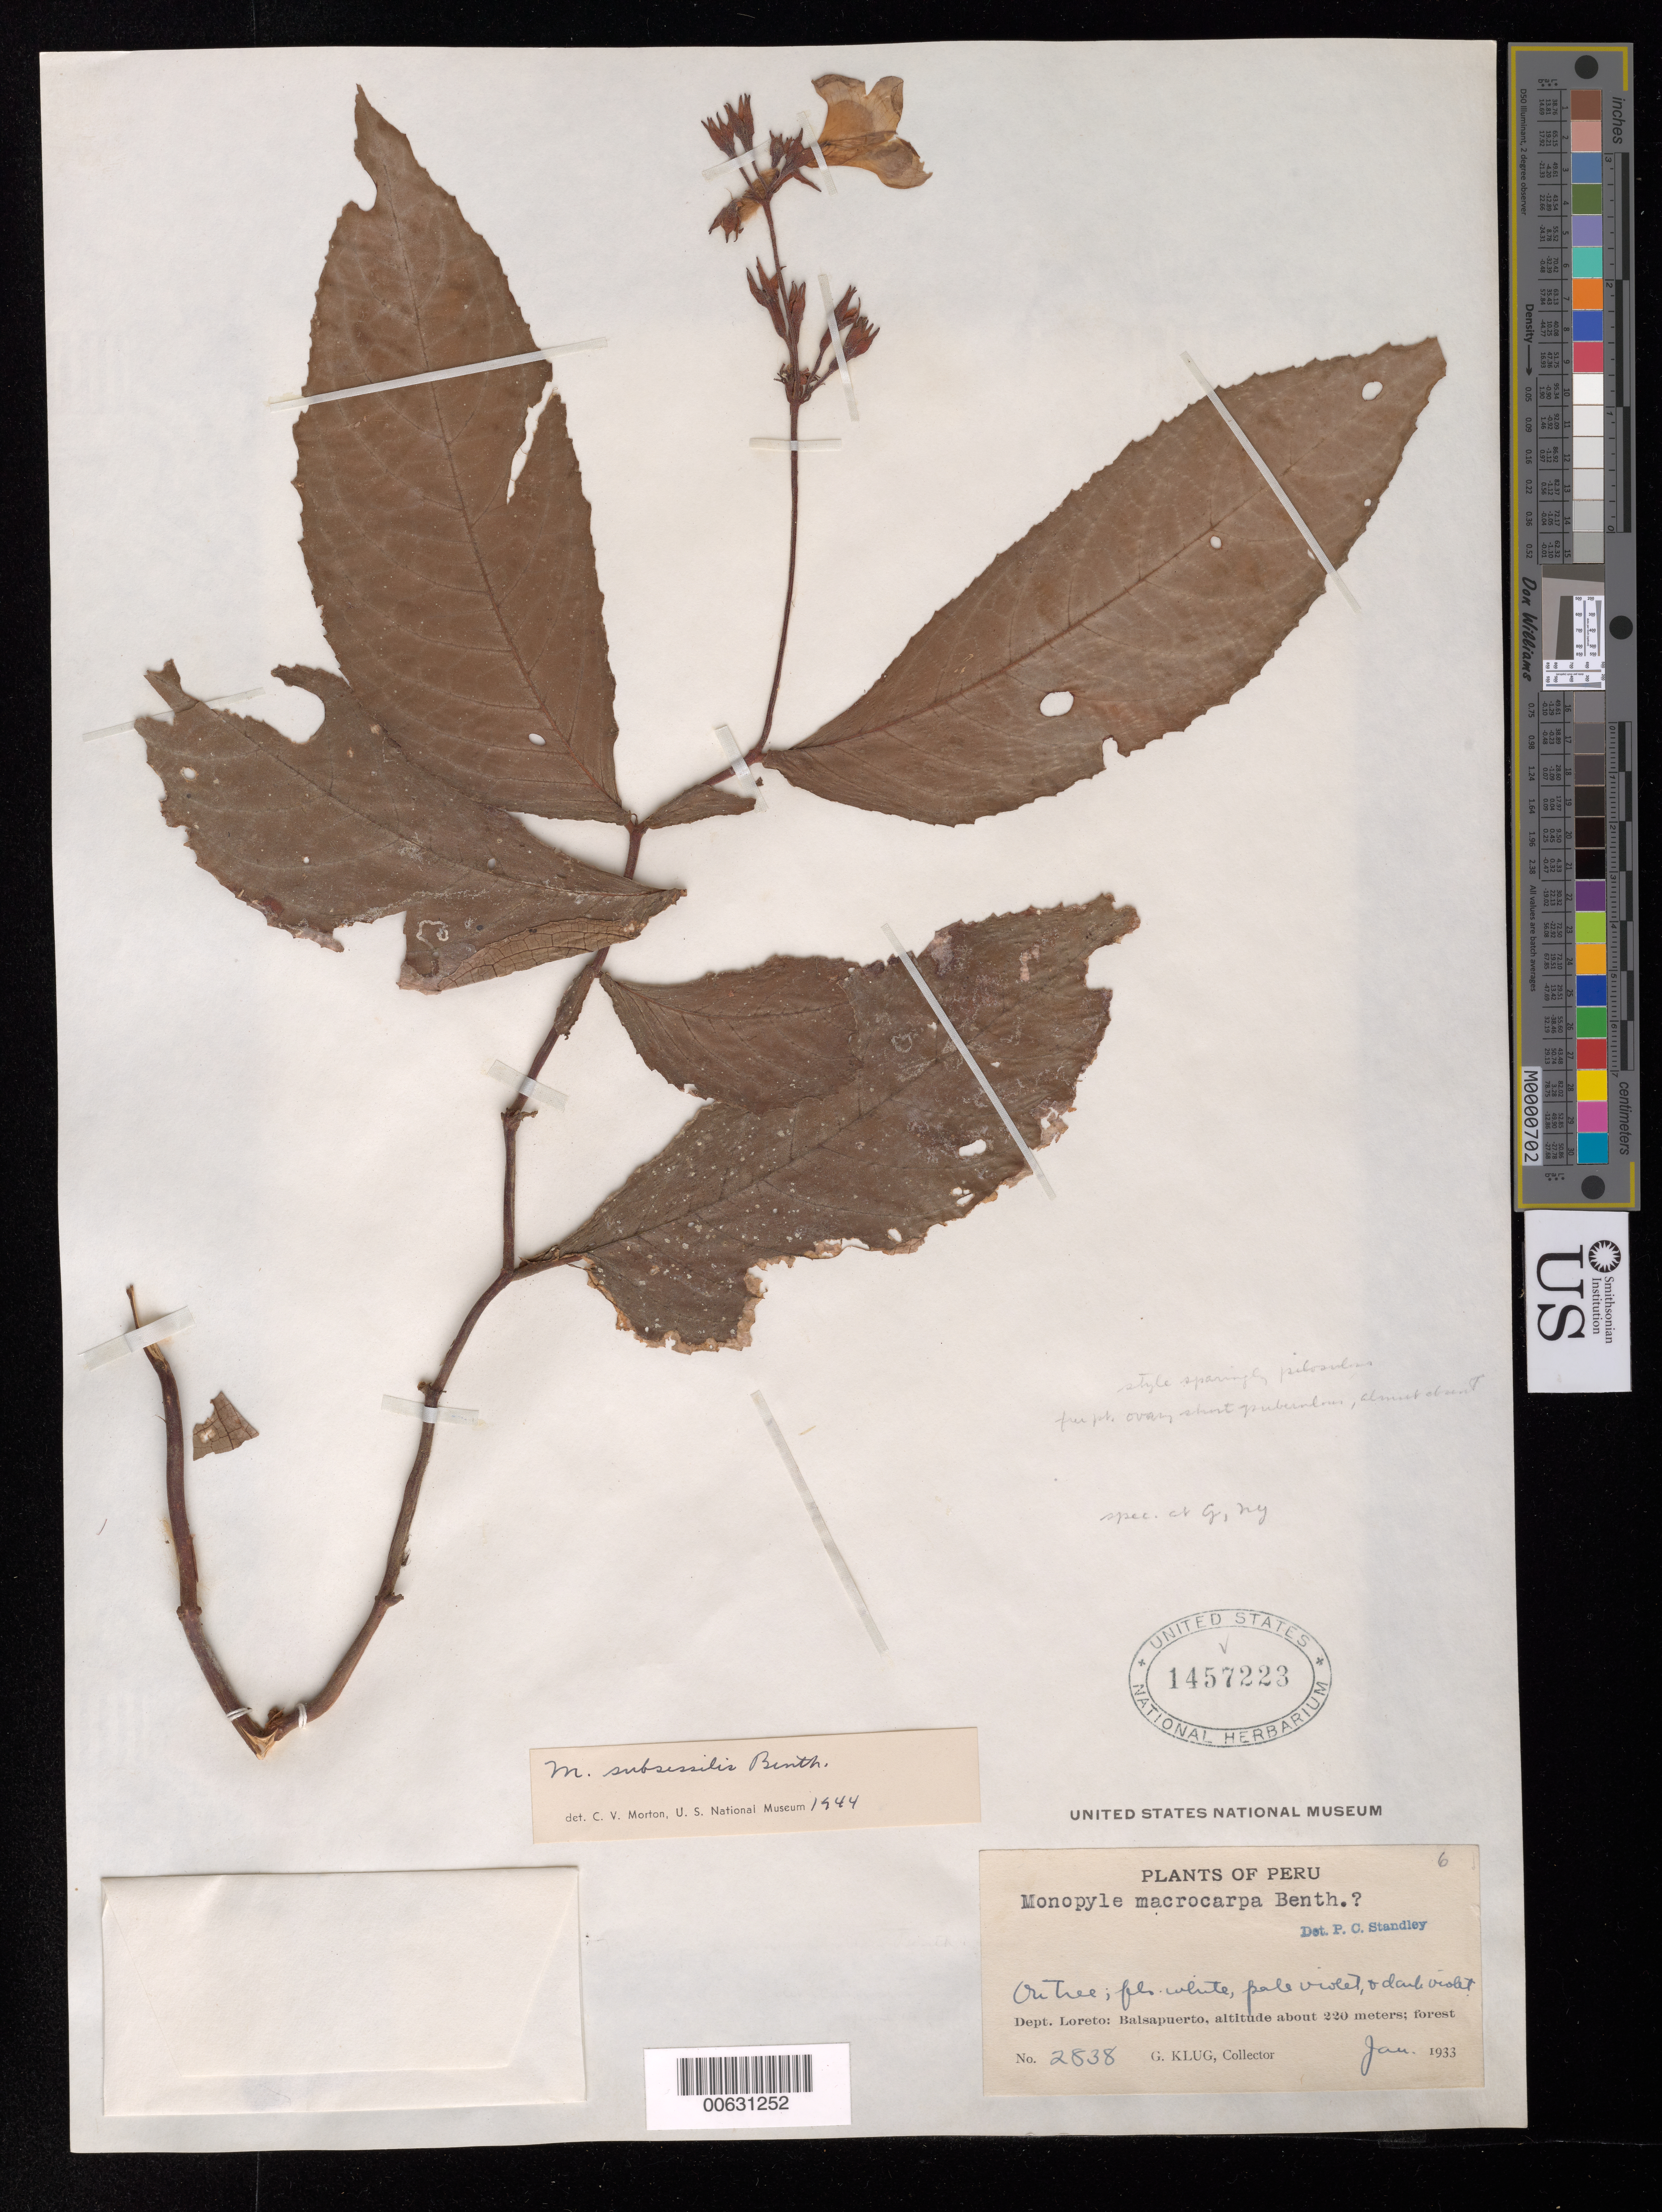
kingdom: Plantae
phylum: Tracheophyta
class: Magnoliopsida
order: Lamiales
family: Gesneriaceae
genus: Monopyle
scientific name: Monopyle subsessilis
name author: Benth.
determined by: Skog, Laurence E.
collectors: G. Klug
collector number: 2838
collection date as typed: Jan 1933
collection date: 1933-01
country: Peru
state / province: Loreto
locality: Balsapuerto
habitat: Forest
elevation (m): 220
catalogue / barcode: US 1457223